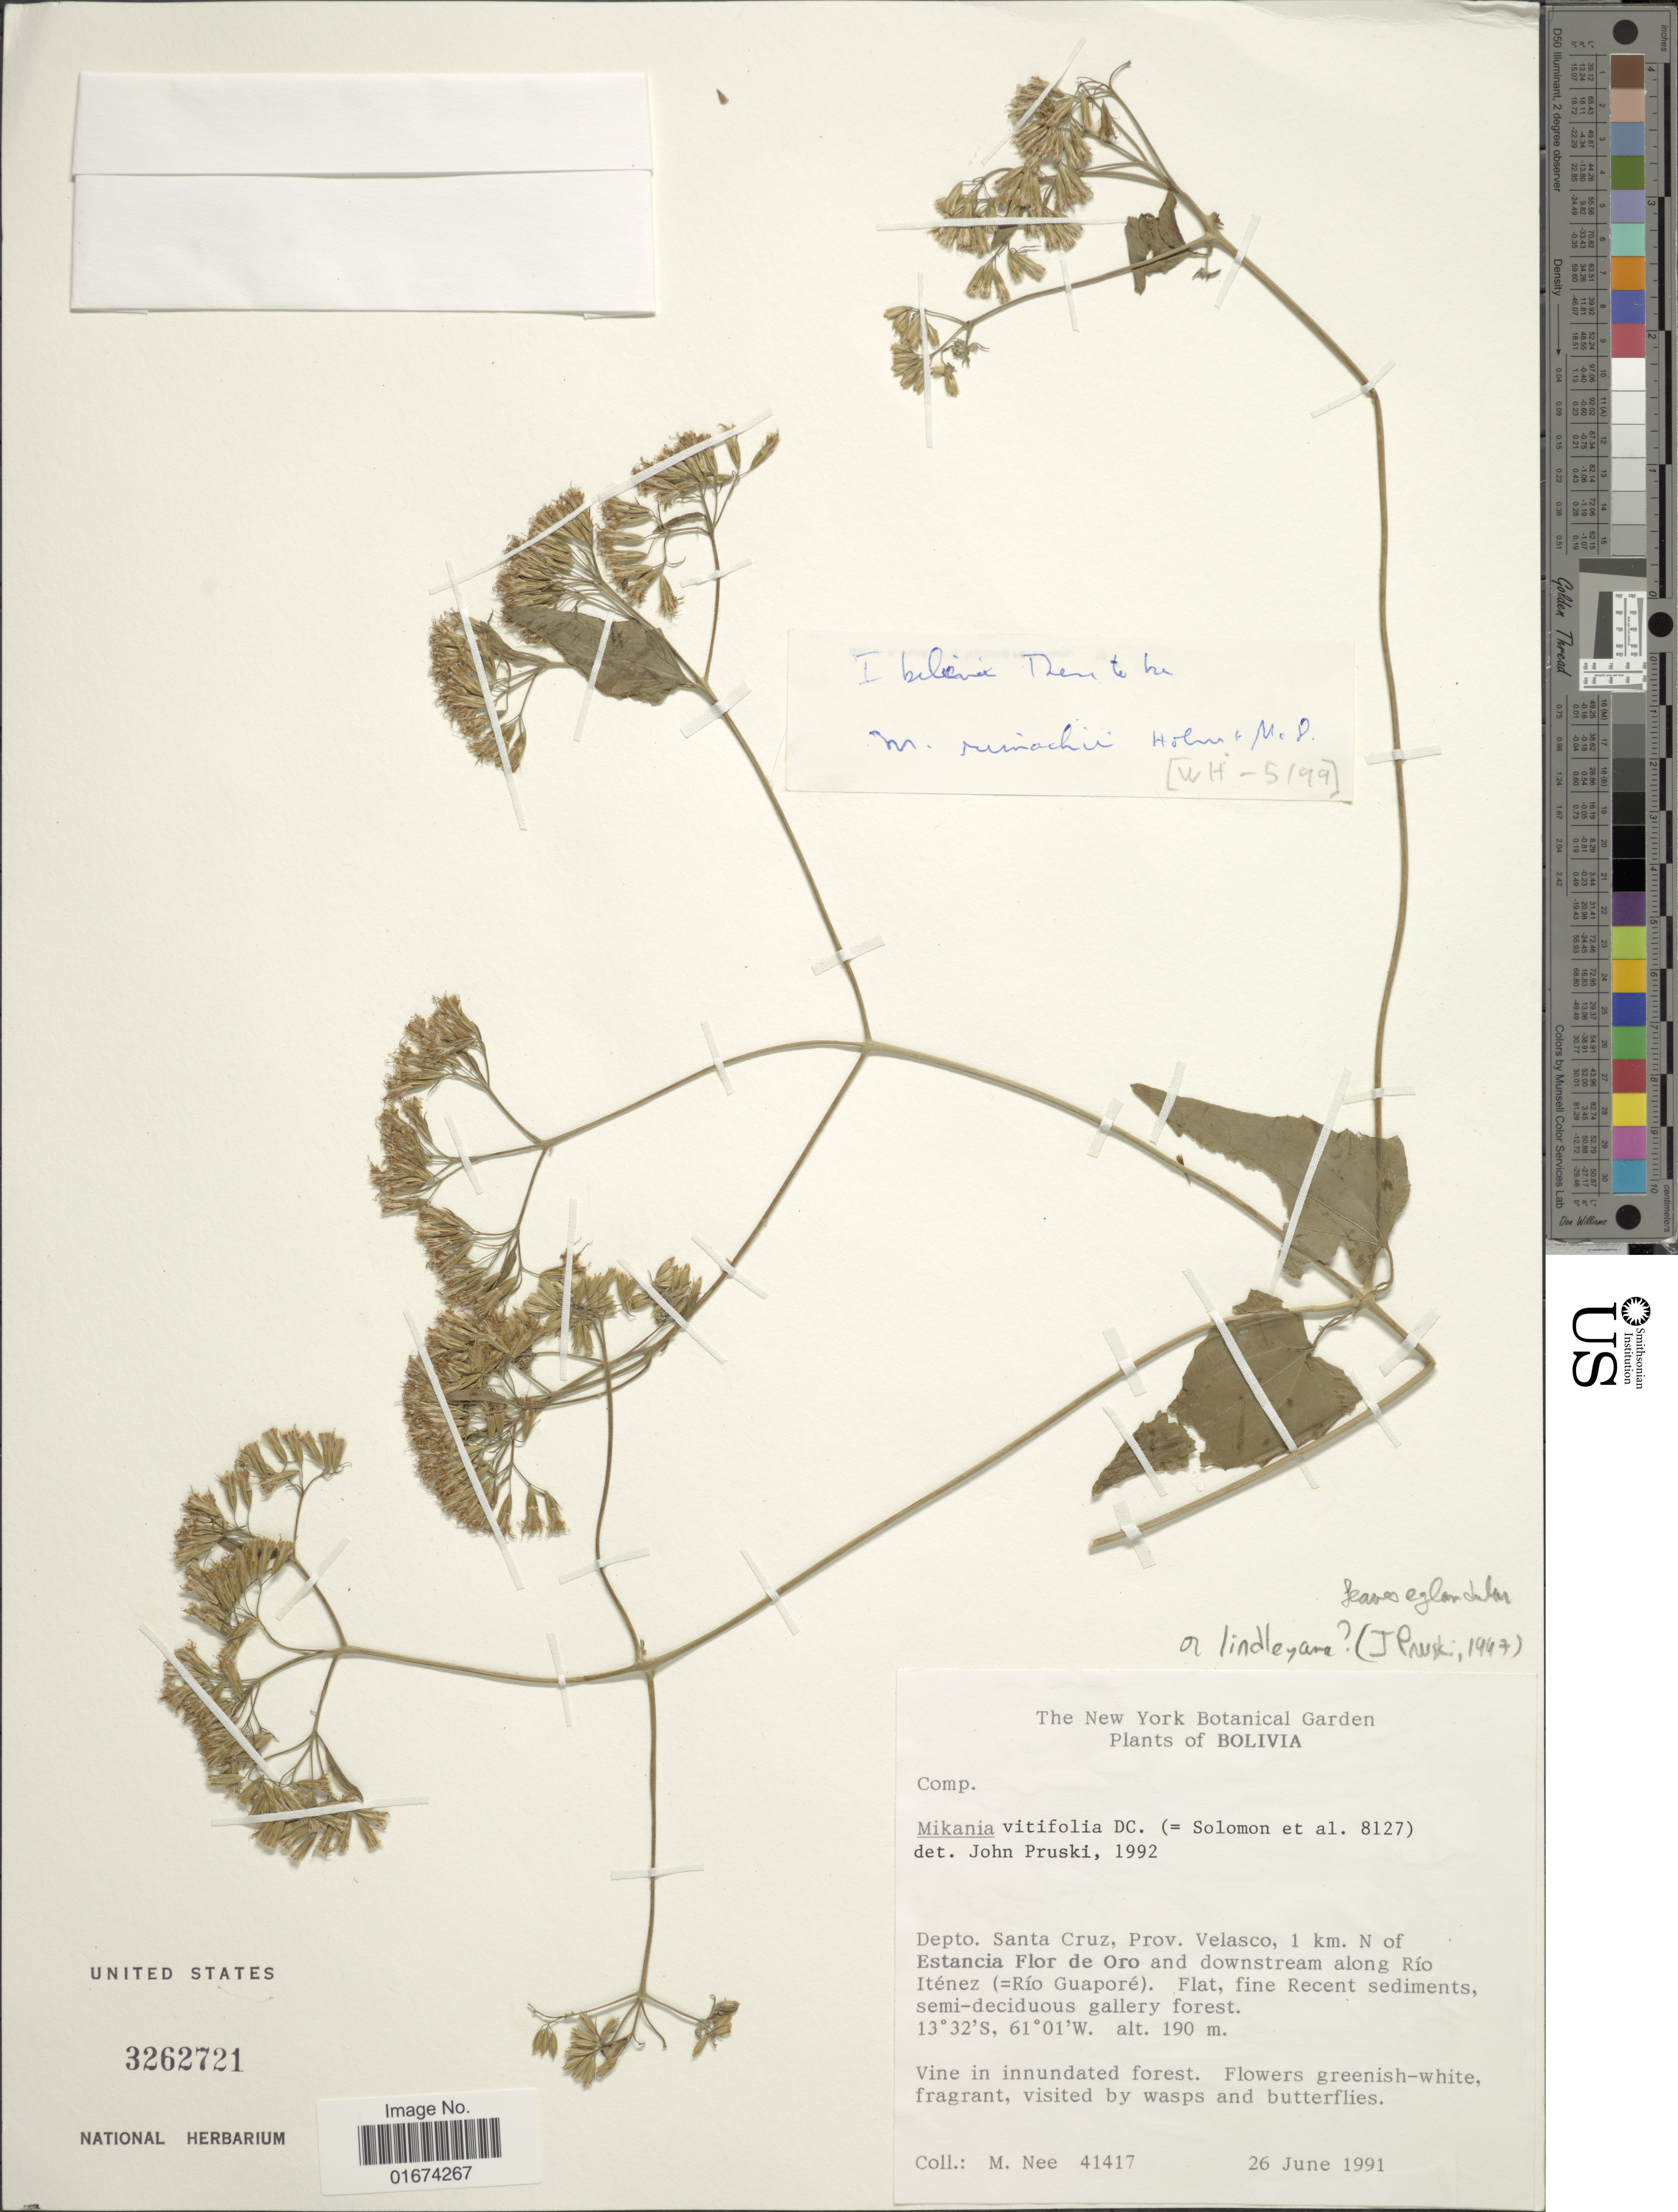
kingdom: Plantae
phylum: Tracheophyta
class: Magnoliopsida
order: Asterales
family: Asteraceae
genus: Mikania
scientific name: Mikania sp.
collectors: M. Nee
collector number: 41417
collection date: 1991-06-26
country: Bolivia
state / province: Santa Cruz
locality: Depto Santa Cruz, Prov. Velasco, 1 km N of Estancia Flor de Oro and downstream along Río Iténez (=Río Guaporé)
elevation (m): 190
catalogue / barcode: US 3262721